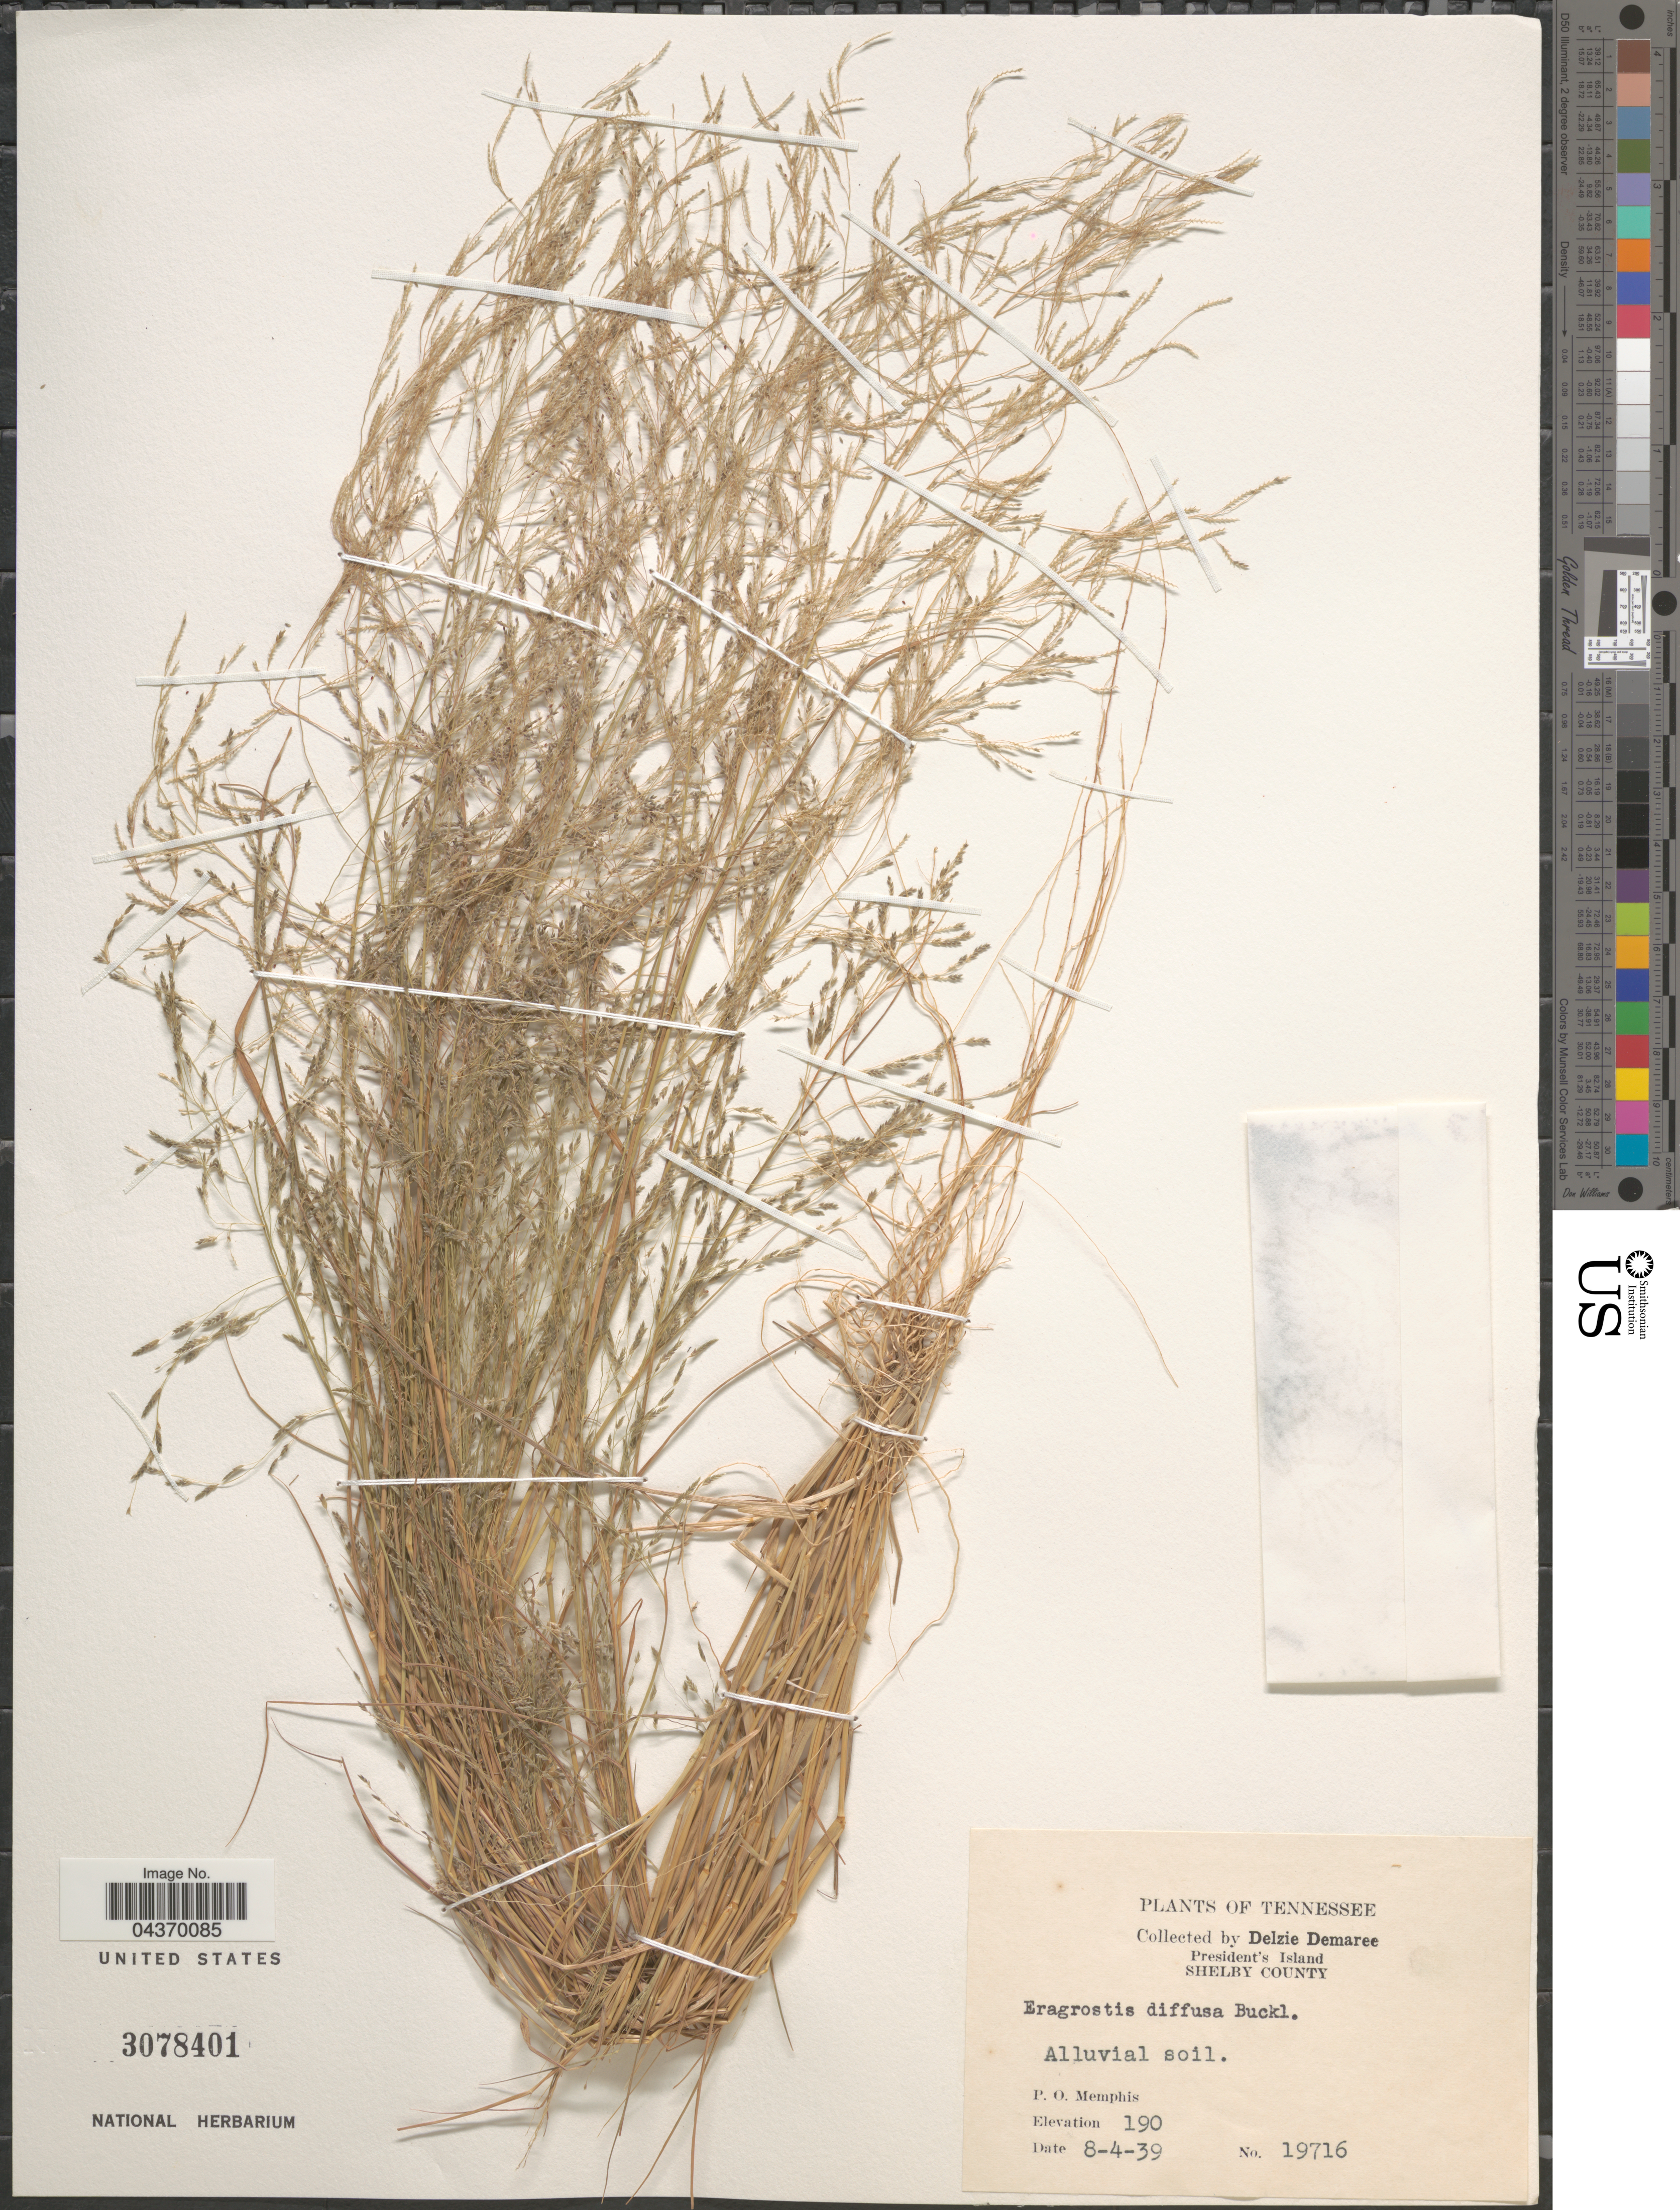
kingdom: Plantae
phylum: Tracheophyta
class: Liliopsida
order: Poales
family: Poaceae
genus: Eragrostis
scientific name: Eragrostis pectinacea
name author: (Michx.) Nees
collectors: D. Demaree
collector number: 19716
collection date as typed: Transcribed d/m/y: 4/8/39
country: United States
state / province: Tennessee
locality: President's Island. Shelby County. P. O. Memphis.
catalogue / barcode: US 3078401